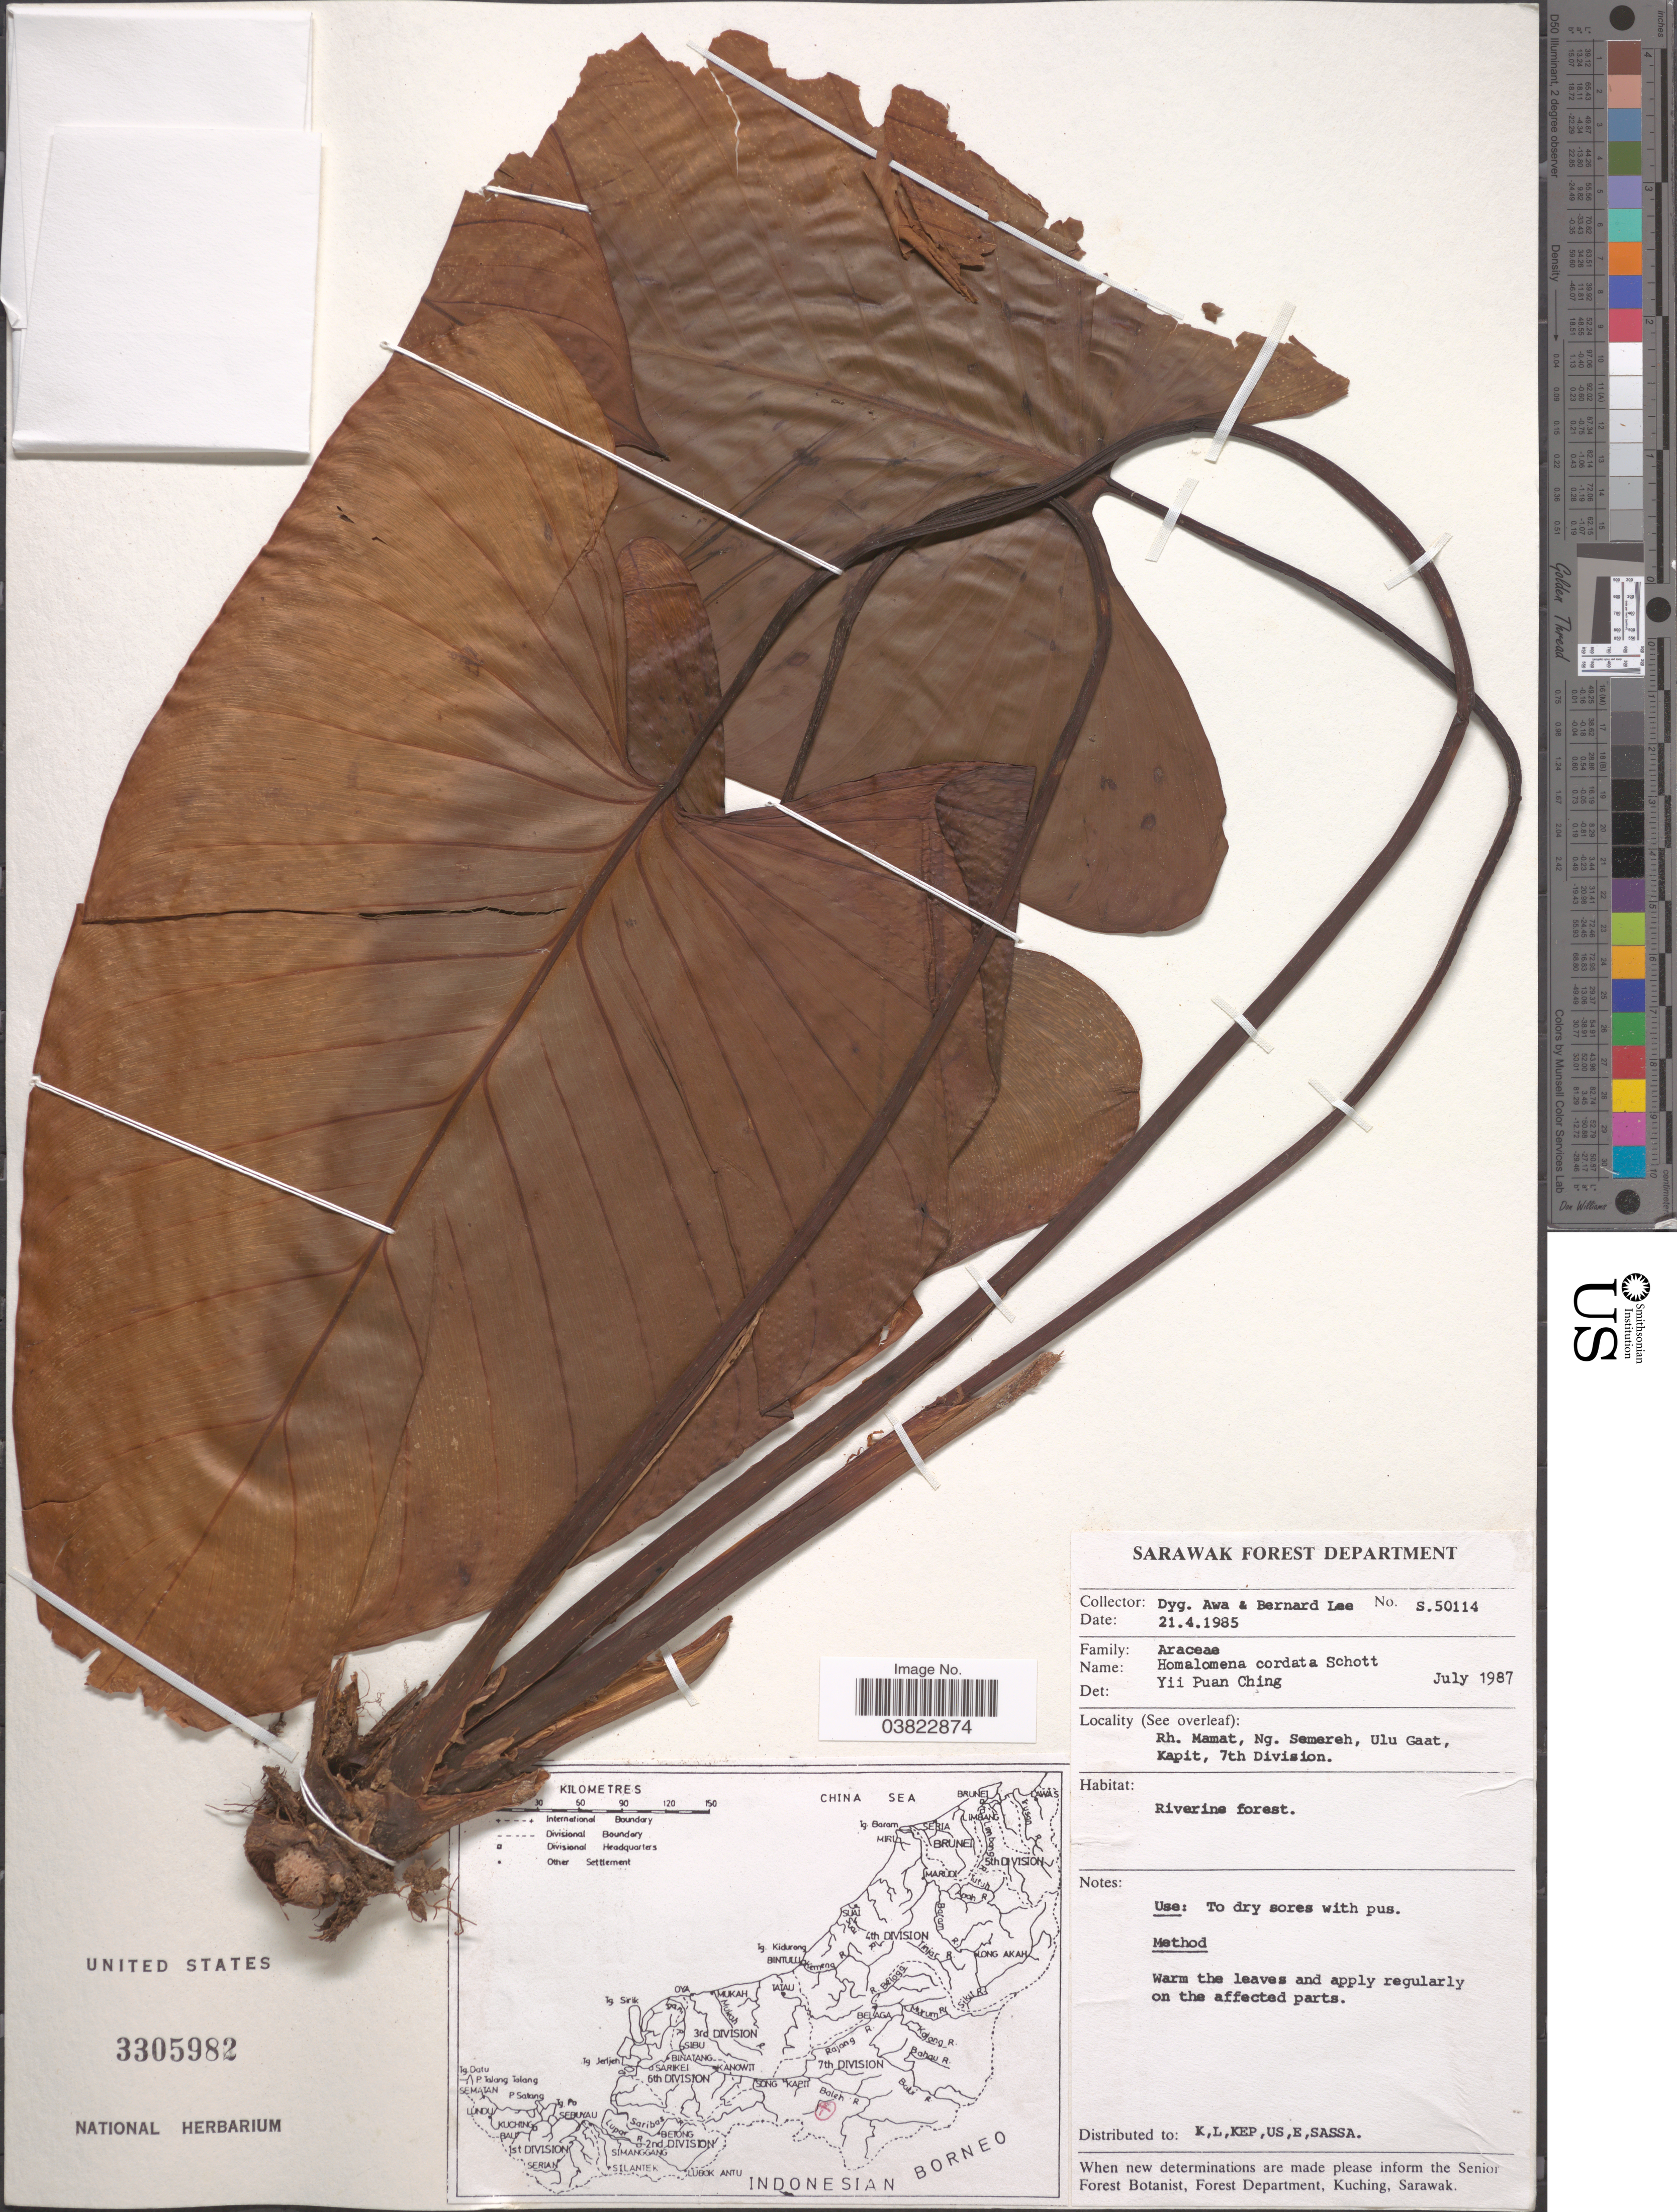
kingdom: Plantae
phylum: Tracheophyta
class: Liliopsida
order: Alismatales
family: Araceae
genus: Homalomena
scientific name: Homalomena cordata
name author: Schott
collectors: D. Awa & B. Lee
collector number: S.50114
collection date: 1985-04-21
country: Malaysia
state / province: Sarawak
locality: Rh. Mamat, Ng. Semereh, Ulu Gaat, Kapit, 7th Division.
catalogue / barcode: US 3305982